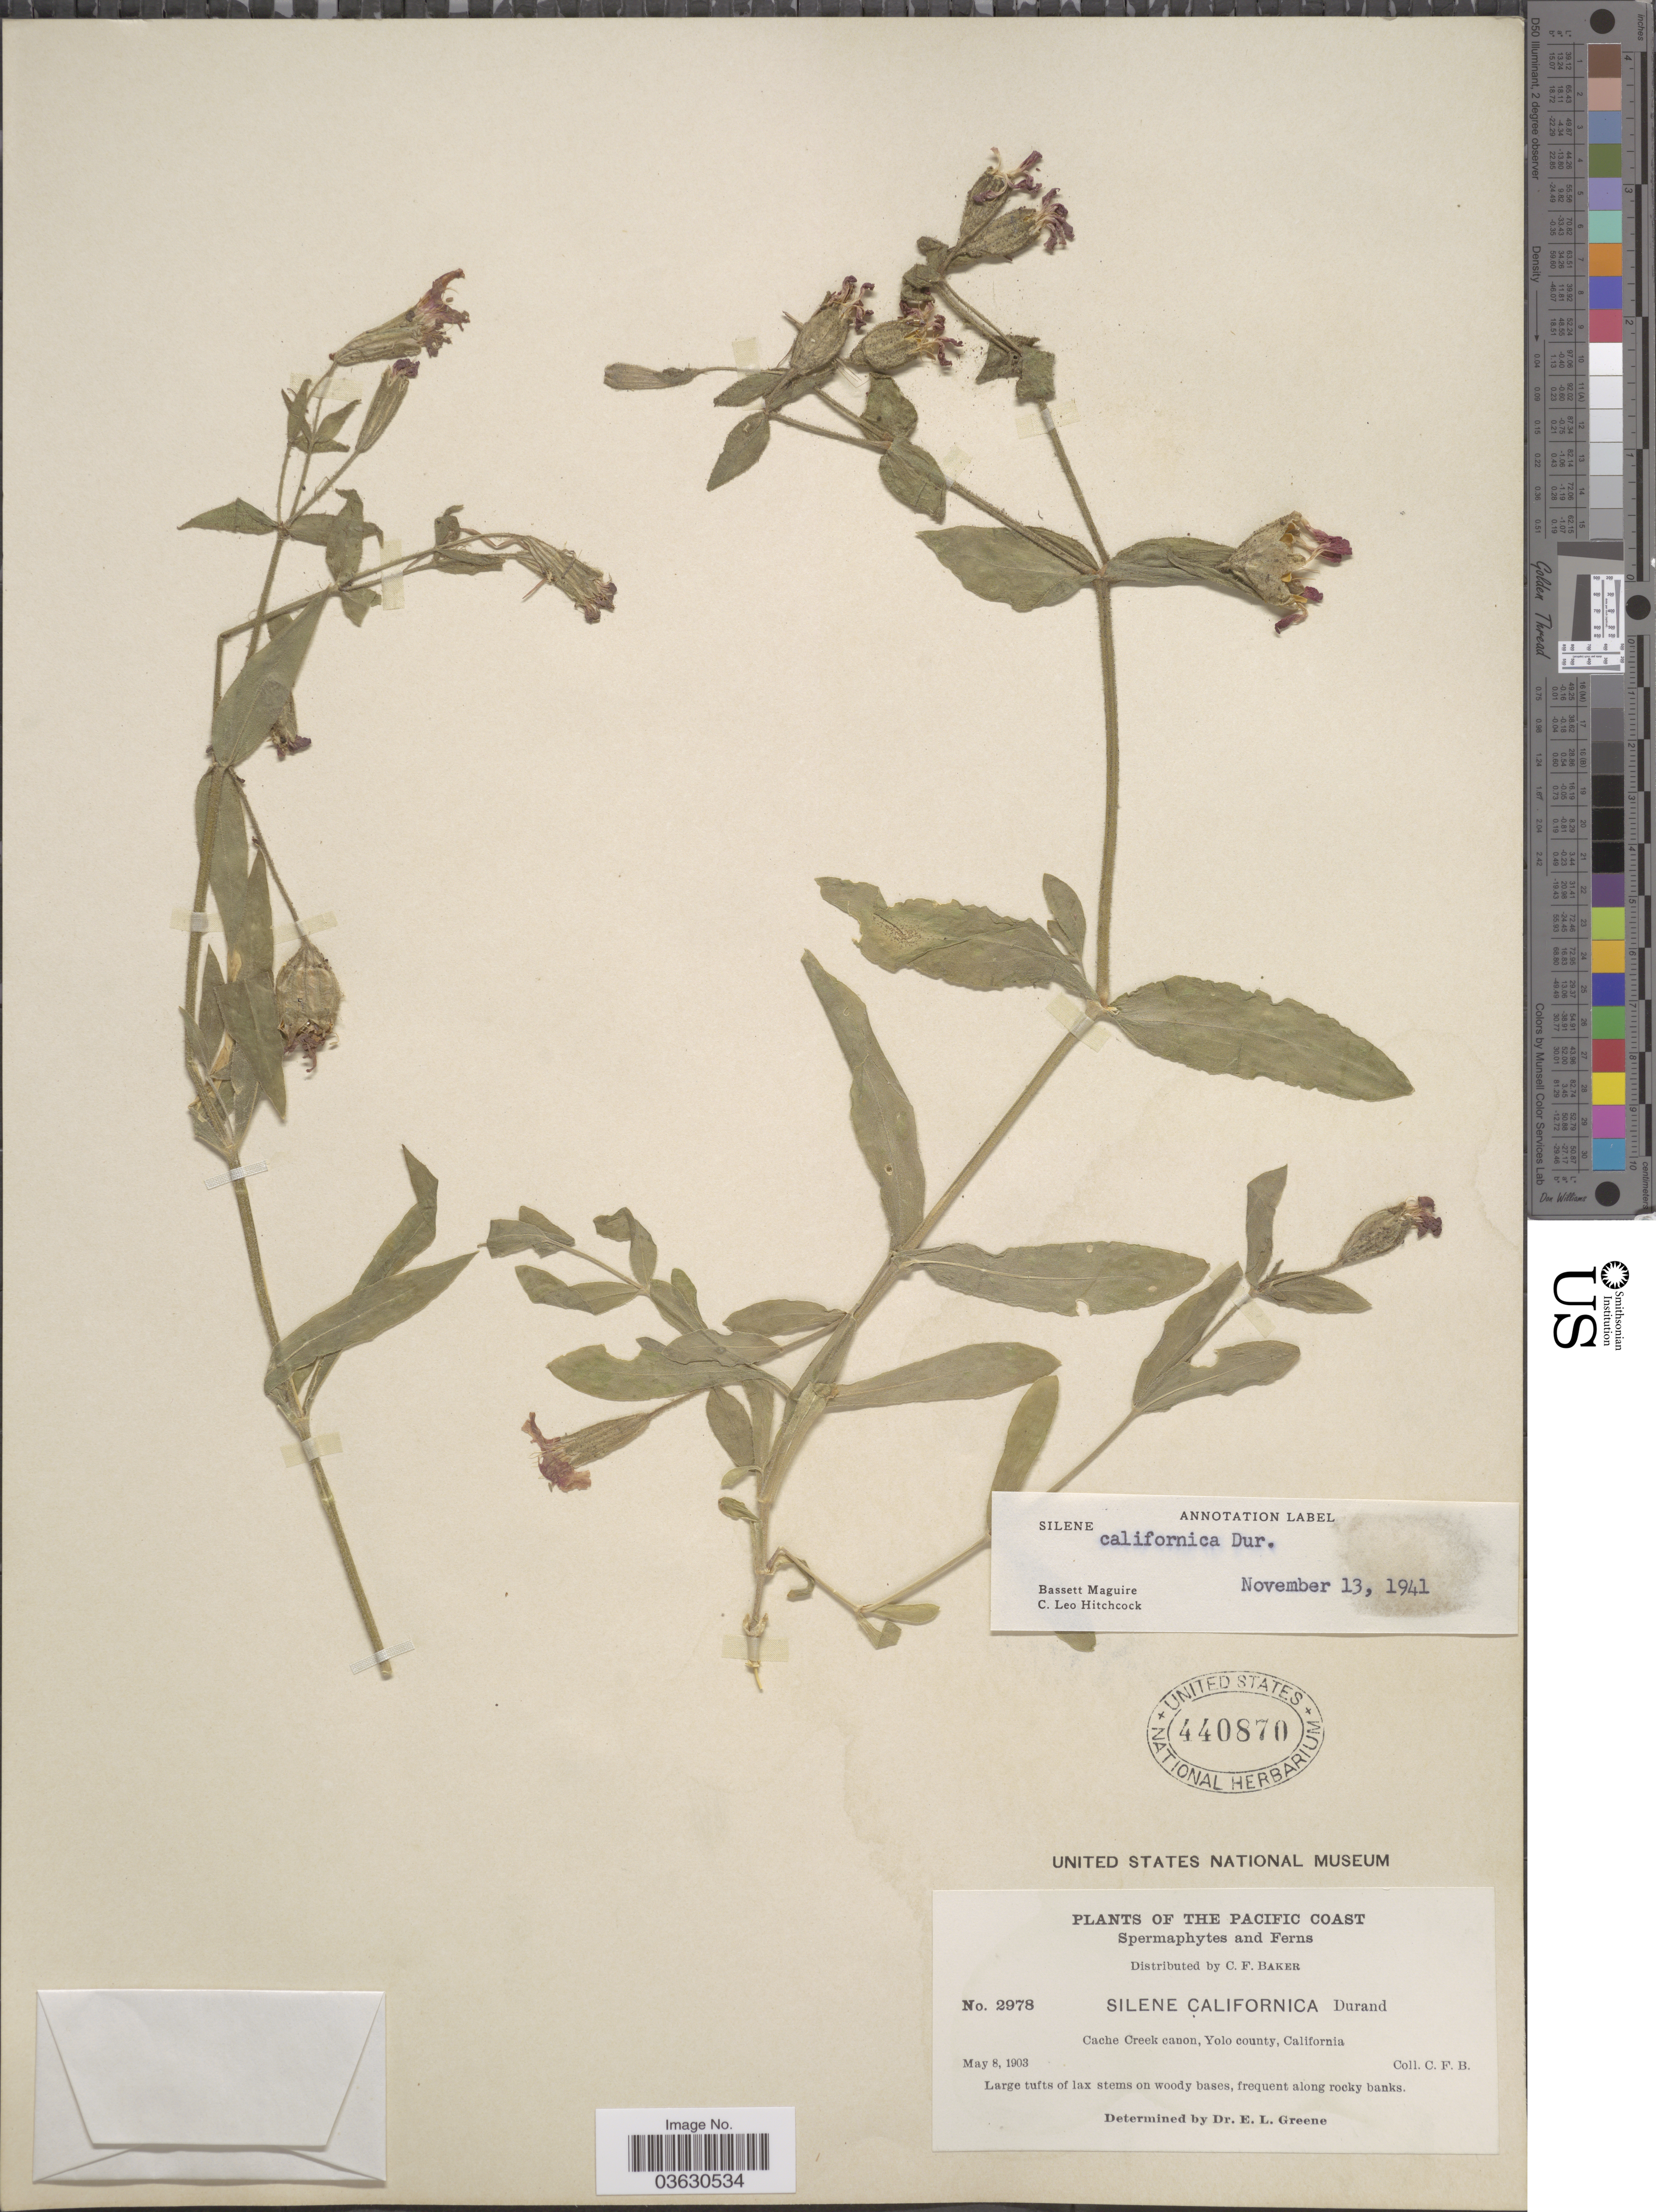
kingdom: Plantae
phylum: Tracheophyta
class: Magnoliopsida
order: Caryophyllales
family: Caryophyllaceae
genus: Silene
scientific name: Silene californica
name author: Durand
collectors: C. F. Baker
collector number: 2978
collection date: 1903-05-08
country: United States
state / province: California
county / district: Yolo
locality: The Pacific Coast. Cache Creek canon, Yolo county.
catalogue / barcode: US 440870